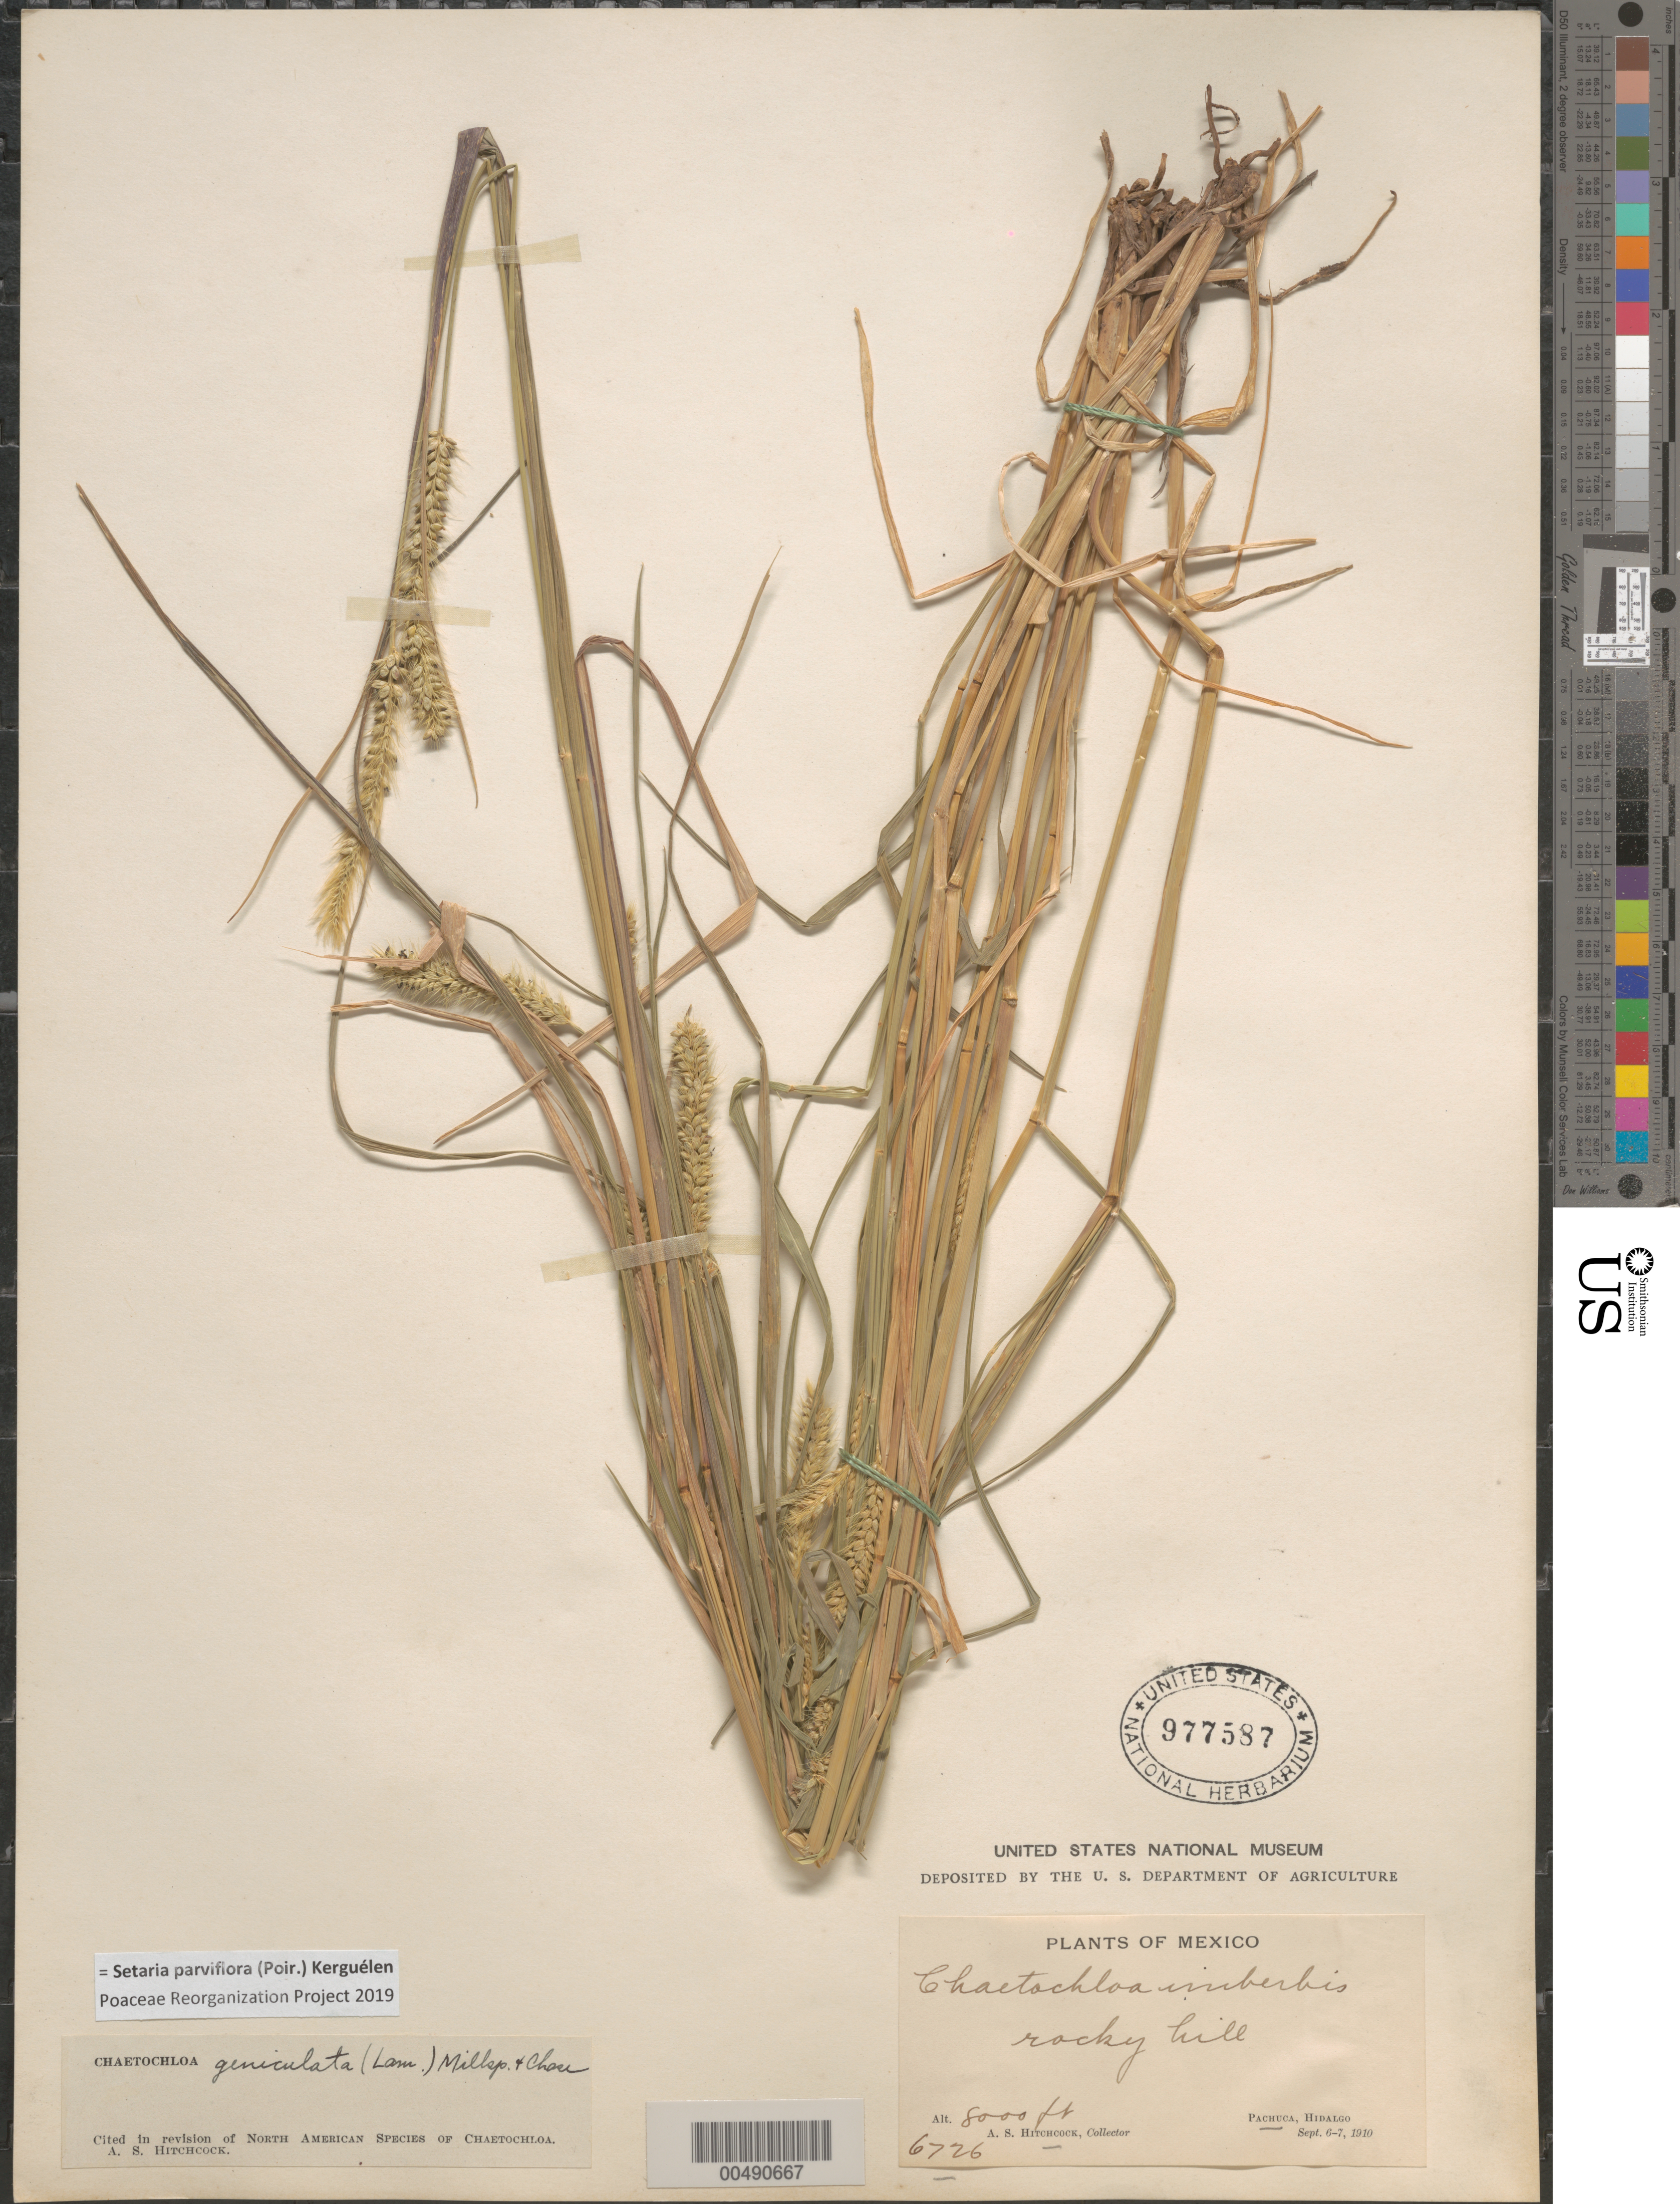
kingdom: Plantae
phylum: Tracheophyta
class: Liliopsida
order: Poales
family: Poaceae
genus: Setaria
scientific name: Setaria parviflora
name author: (Poir.) Kerguélen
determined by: Poaceae Reorganization Project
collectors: A. S. Hitchcock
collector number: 6726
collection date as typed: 6 Sep 1910 to 7 Sep 1910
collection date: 1910-09-06/1910-09-07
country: Mexico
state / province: Hidalgo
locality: Pachuca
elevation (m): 2438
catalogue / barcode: US 977587